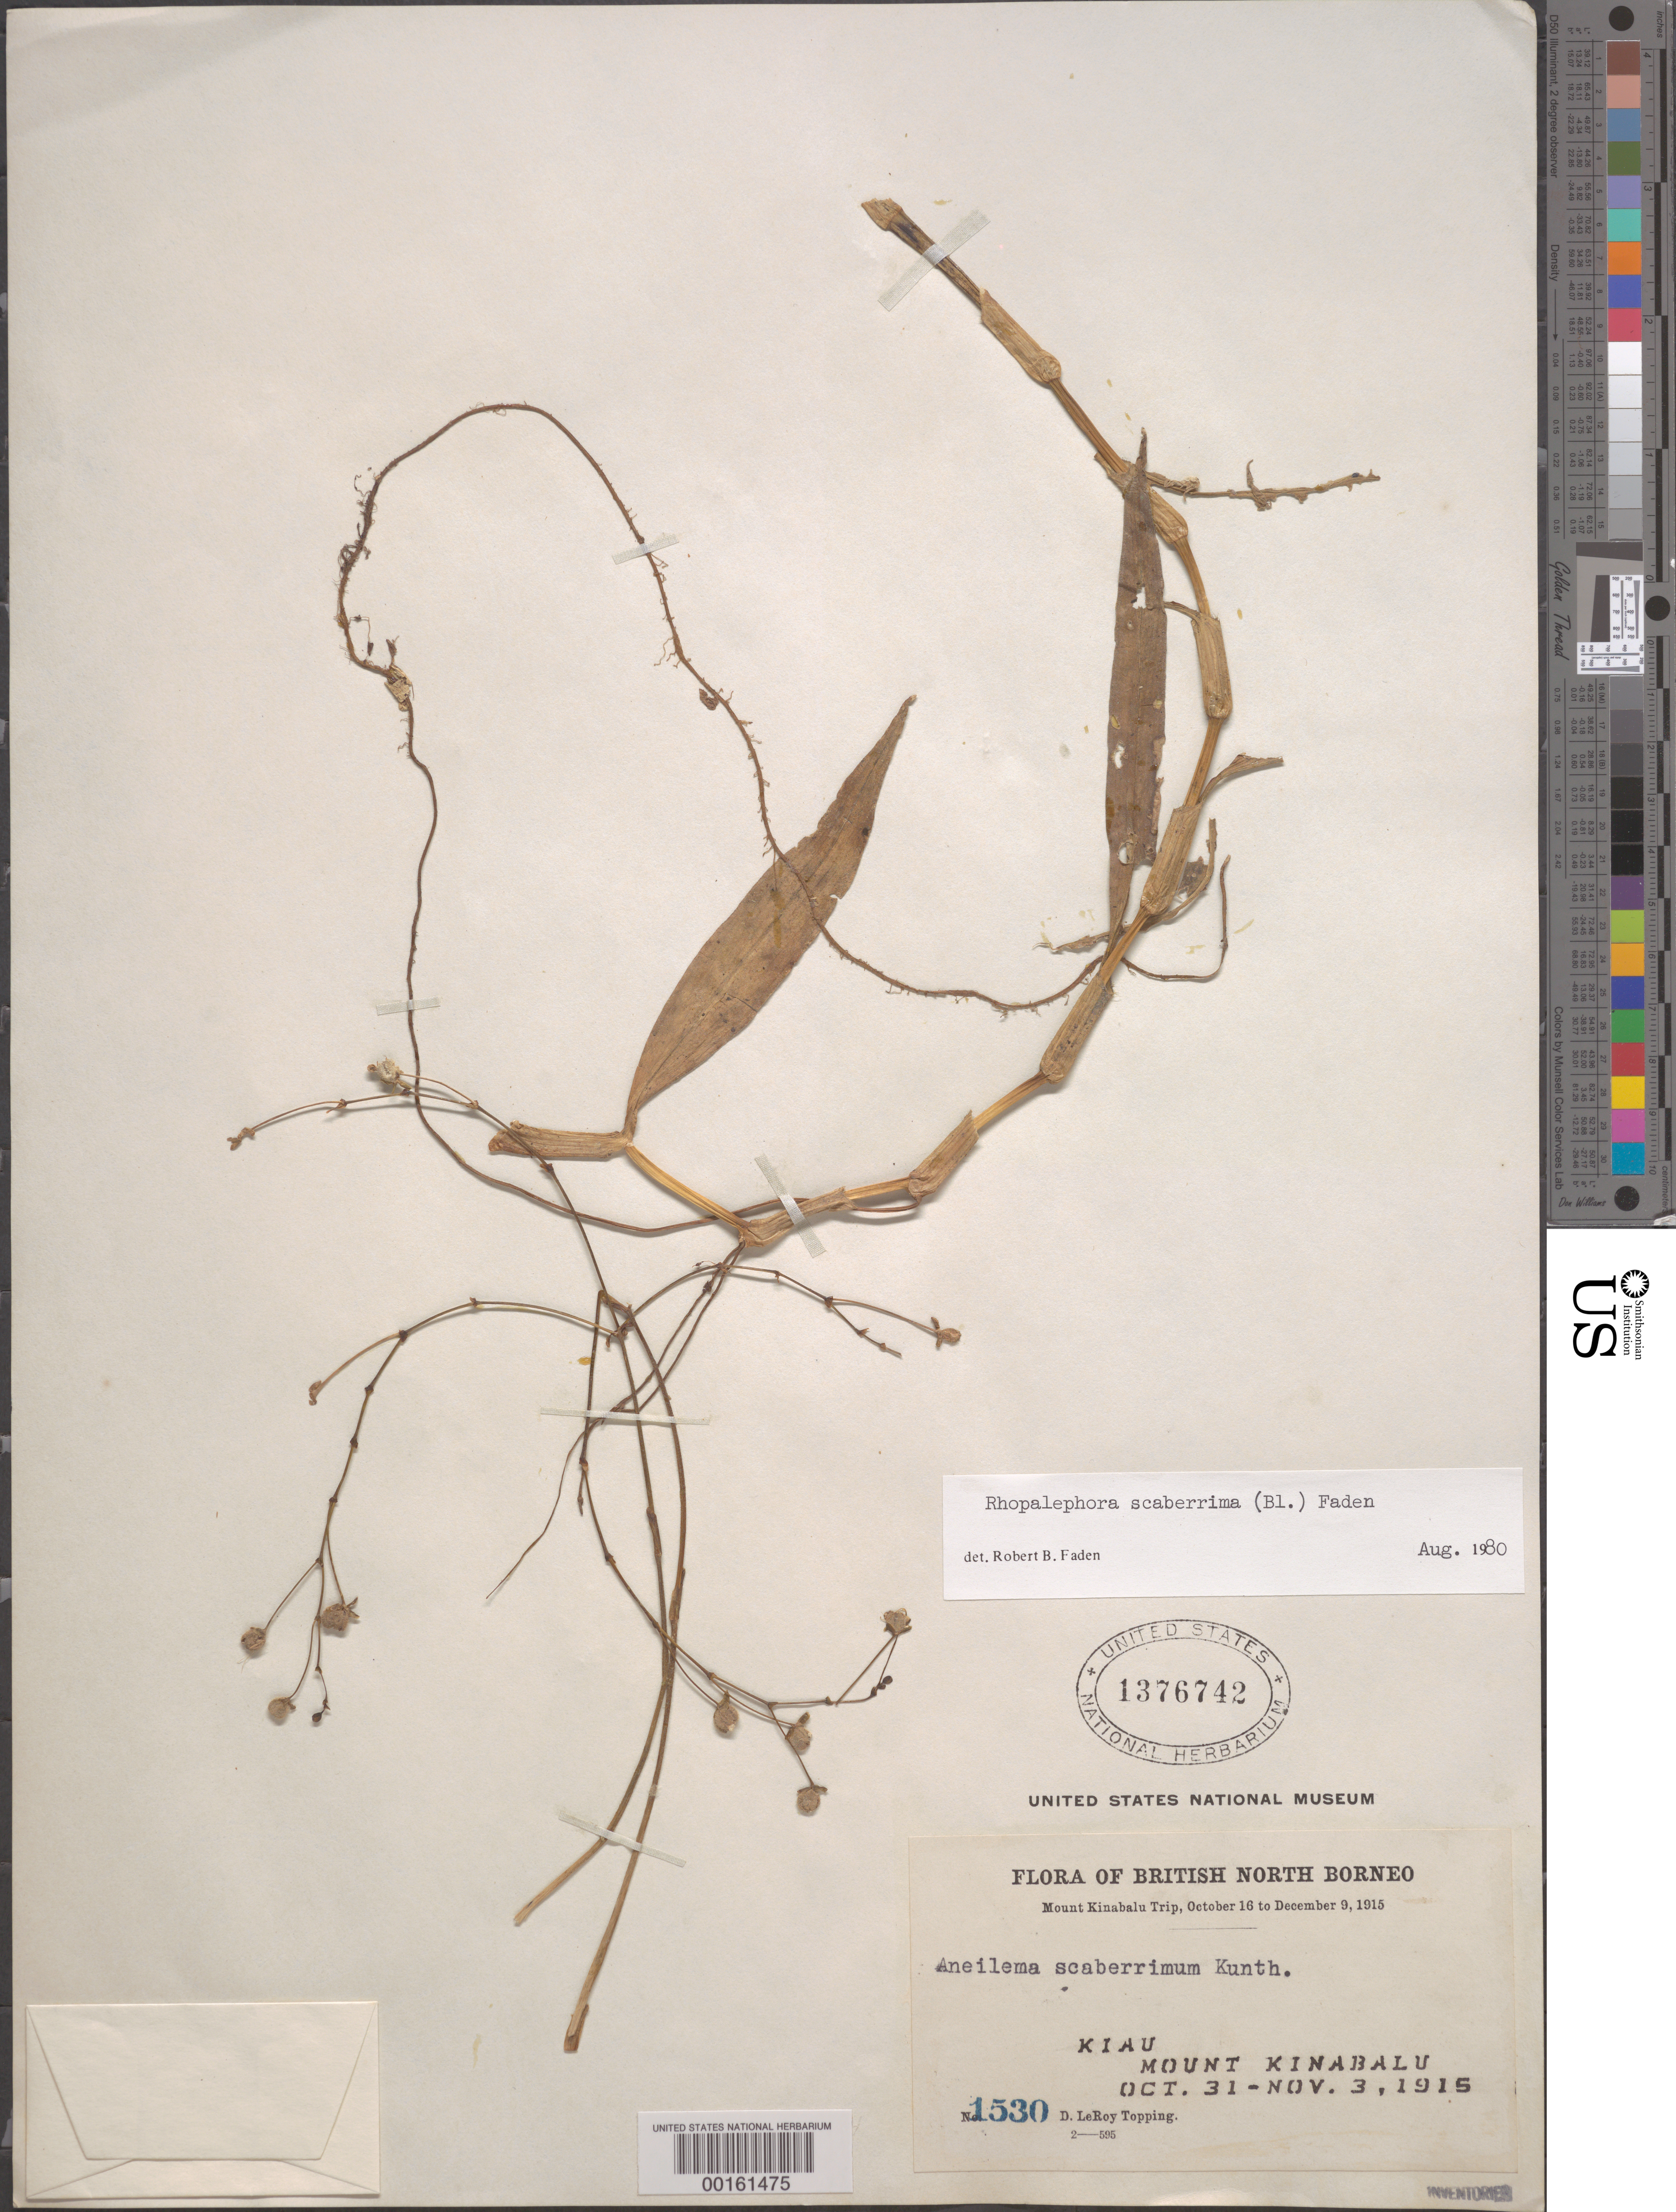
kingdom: Plantae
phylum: Tracheophyta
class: Liliopsida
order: Commelinales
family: Commelinaceae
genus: Rhopalephora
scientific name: Rhopalephora scaberrima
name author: (Blume) Faden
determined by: Faden, Robert B., (US), Smithsonian Institution - National Museum of Natural History (UNITED STATES)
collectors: D. L. Topping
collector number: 1530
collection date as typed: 31 Oct 1915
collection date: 1915-10-31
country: Malaysia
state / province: Sabah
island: Borneo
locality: Mount kinabalu; kiau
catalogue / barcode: US 1376742